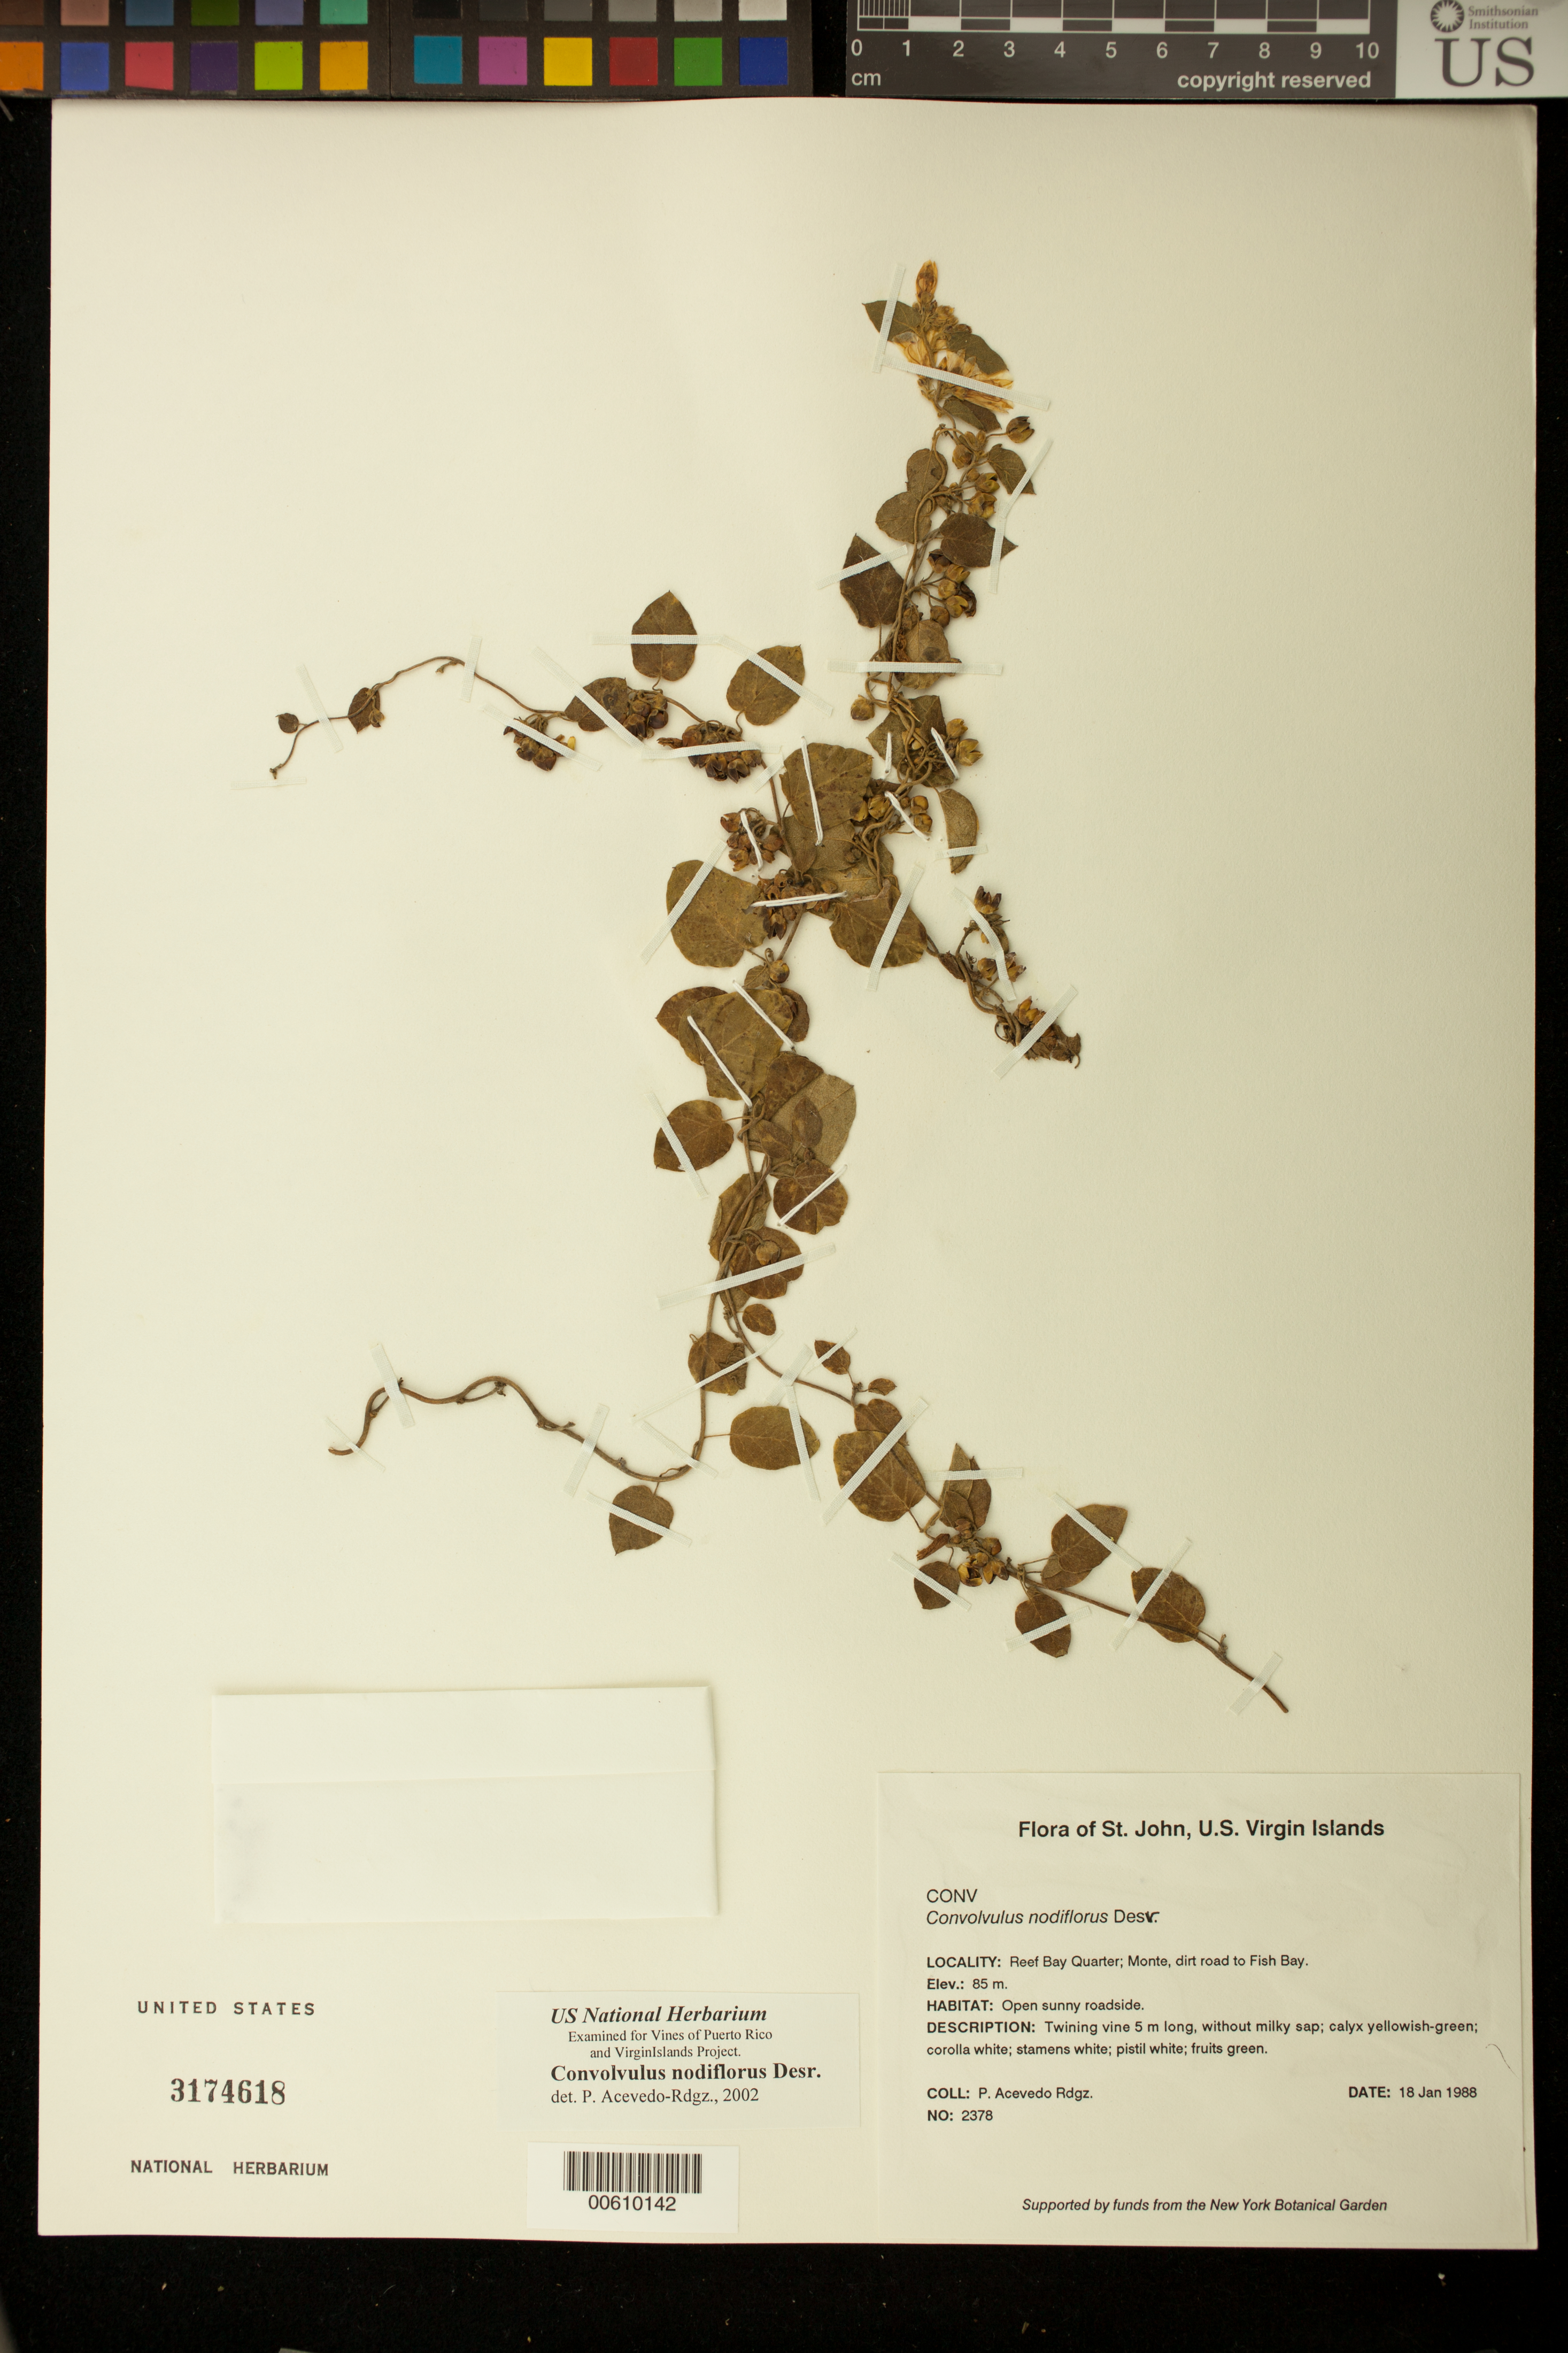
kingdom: Plantae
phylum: Tracheophyta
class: Magnoliopsida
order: Solanales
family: Convolvulaceae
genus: Convolvulus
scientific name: Convolvulus nodiflorus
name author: Desr.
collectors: P. Acevedo-Rodr.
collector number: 2378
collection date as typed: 18 Jan 1988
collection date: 1988-01-18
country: U.S. Virgin Islands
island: St. John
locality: Cruz Bay Quarter; road to Fish Bay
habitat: Open disturbed area.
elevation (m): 55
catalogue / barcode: US 3174618